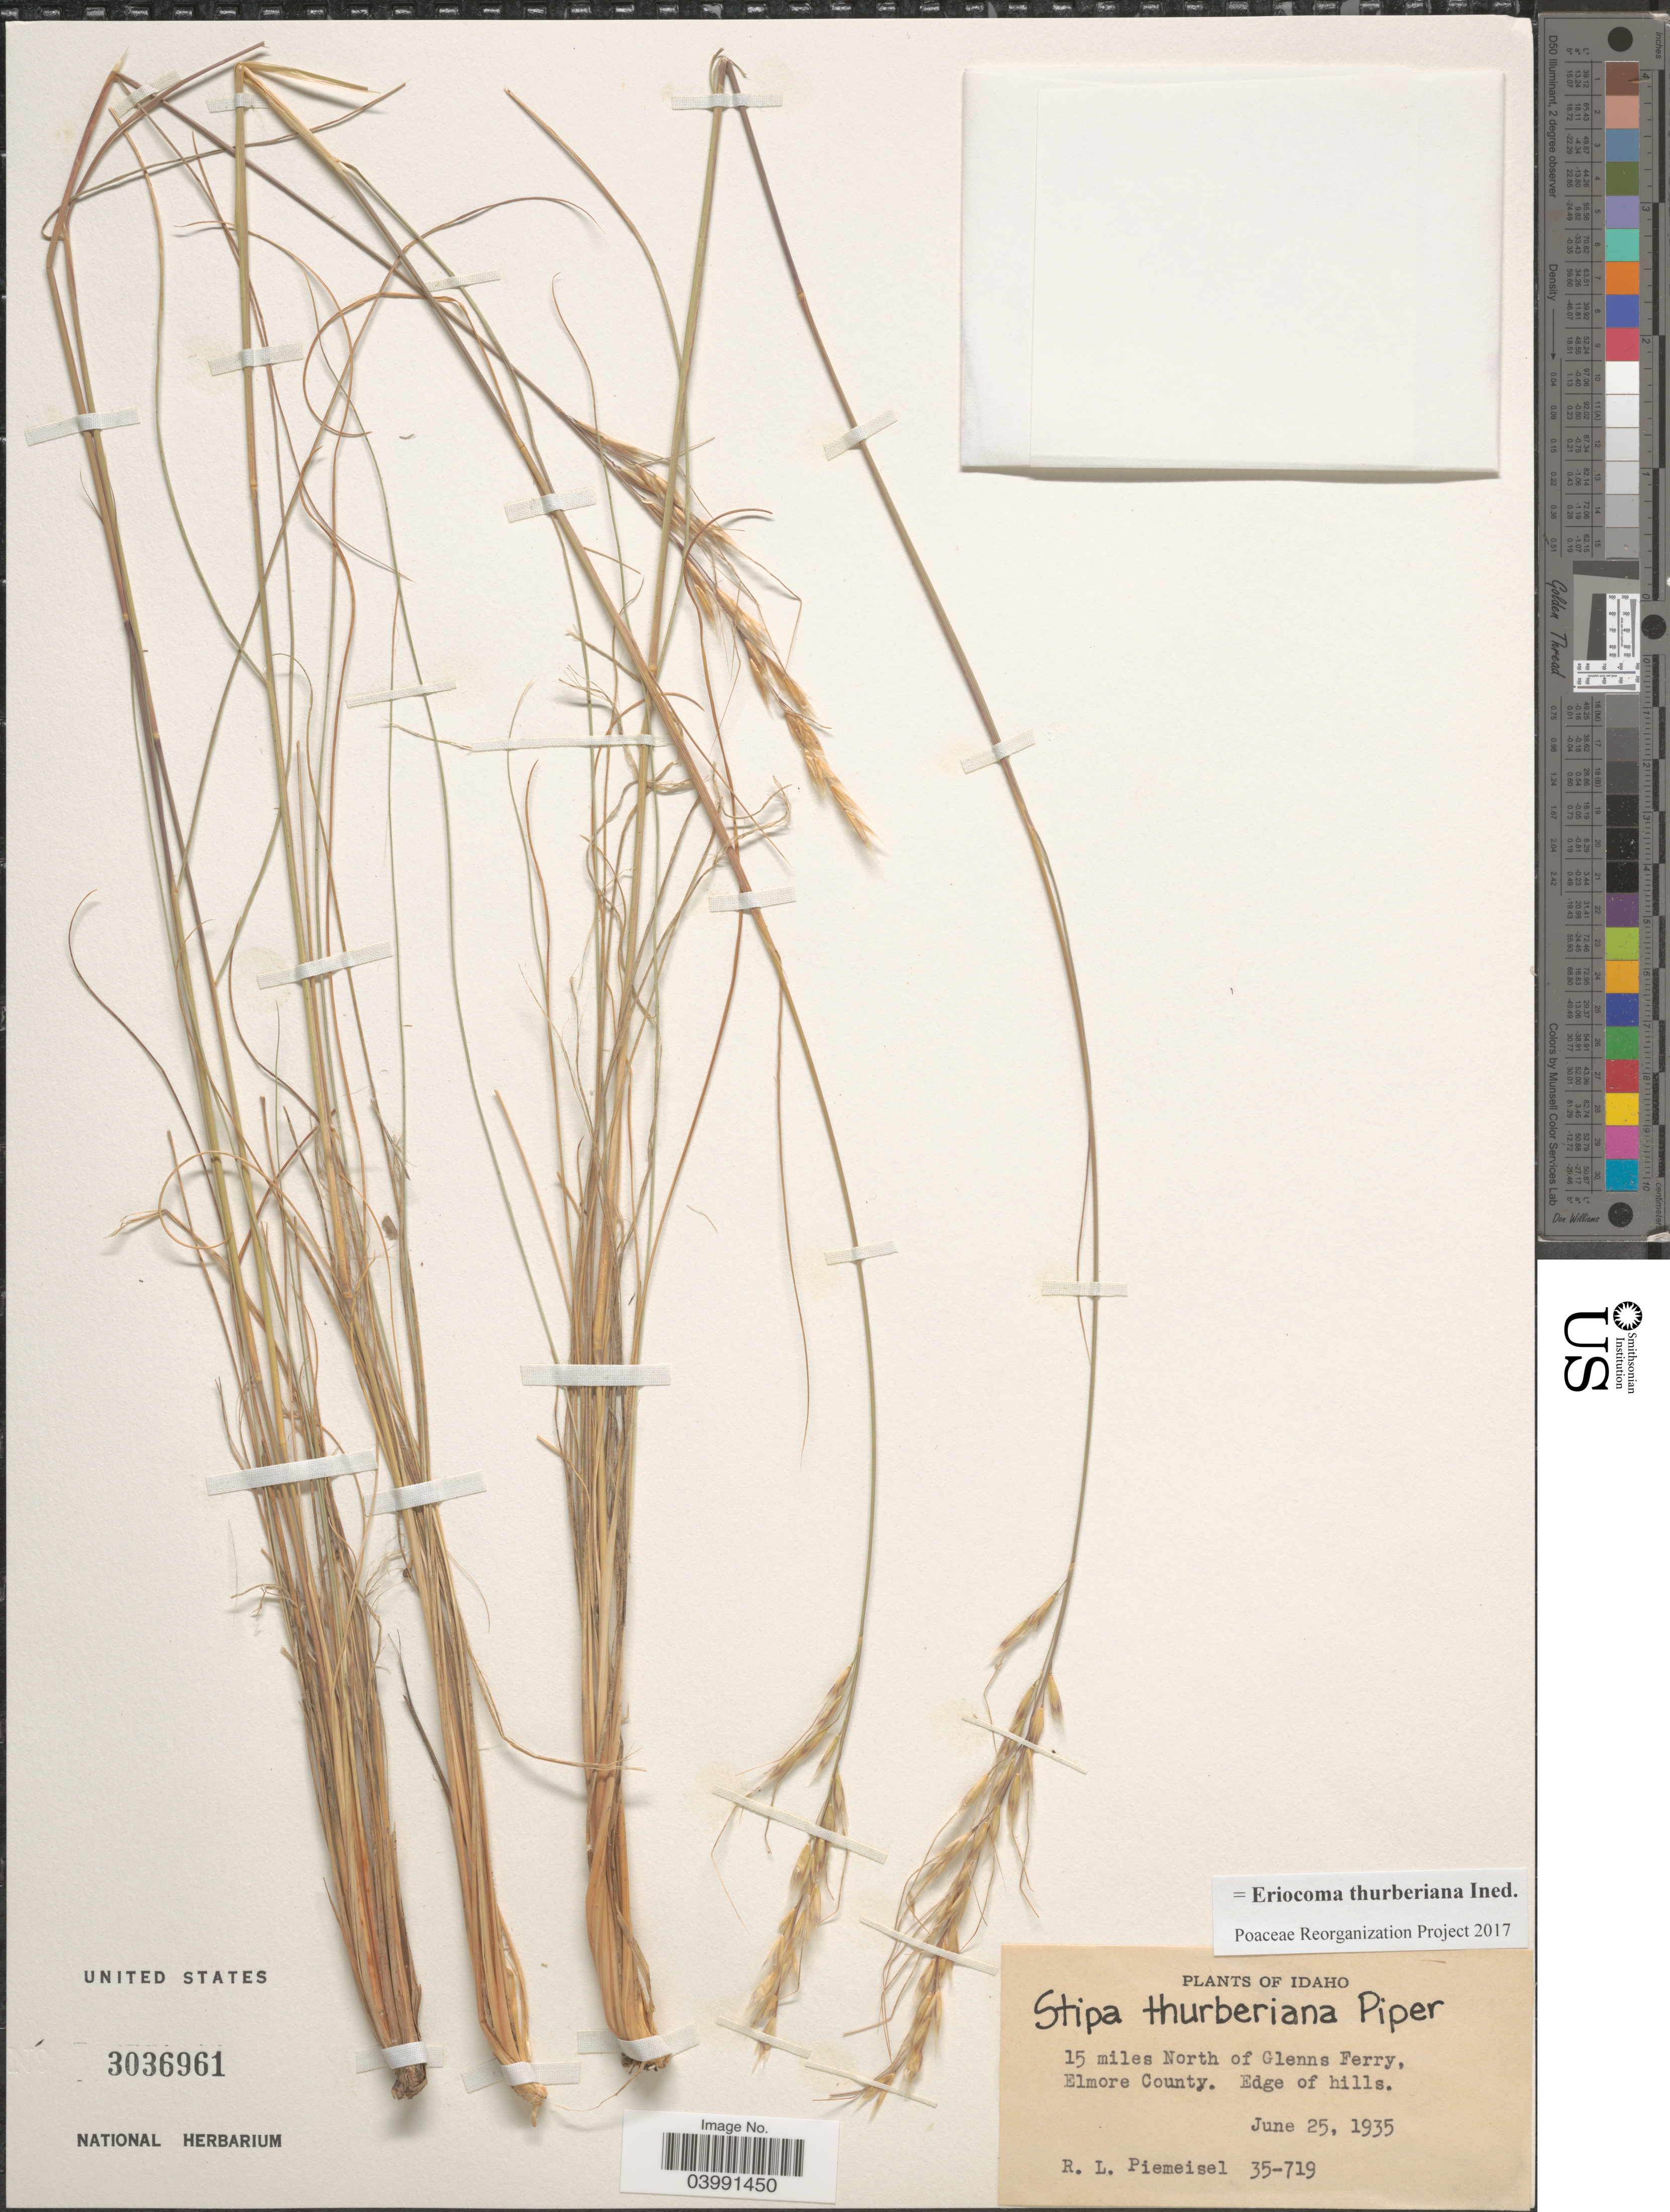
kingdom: Plantae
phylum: Tracheophyta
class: Liliopsida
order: Poales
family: Poaceae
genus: Eriocoma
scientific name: Eriocoma thurberiana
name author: (Piper) Romasch.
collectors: R. L. Piemeisel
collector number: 35-719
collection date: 1935-06-25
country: United States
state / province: Idaho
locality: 15 miles North of Glenns Ferry, Elmore County.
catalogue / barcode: US 3036961